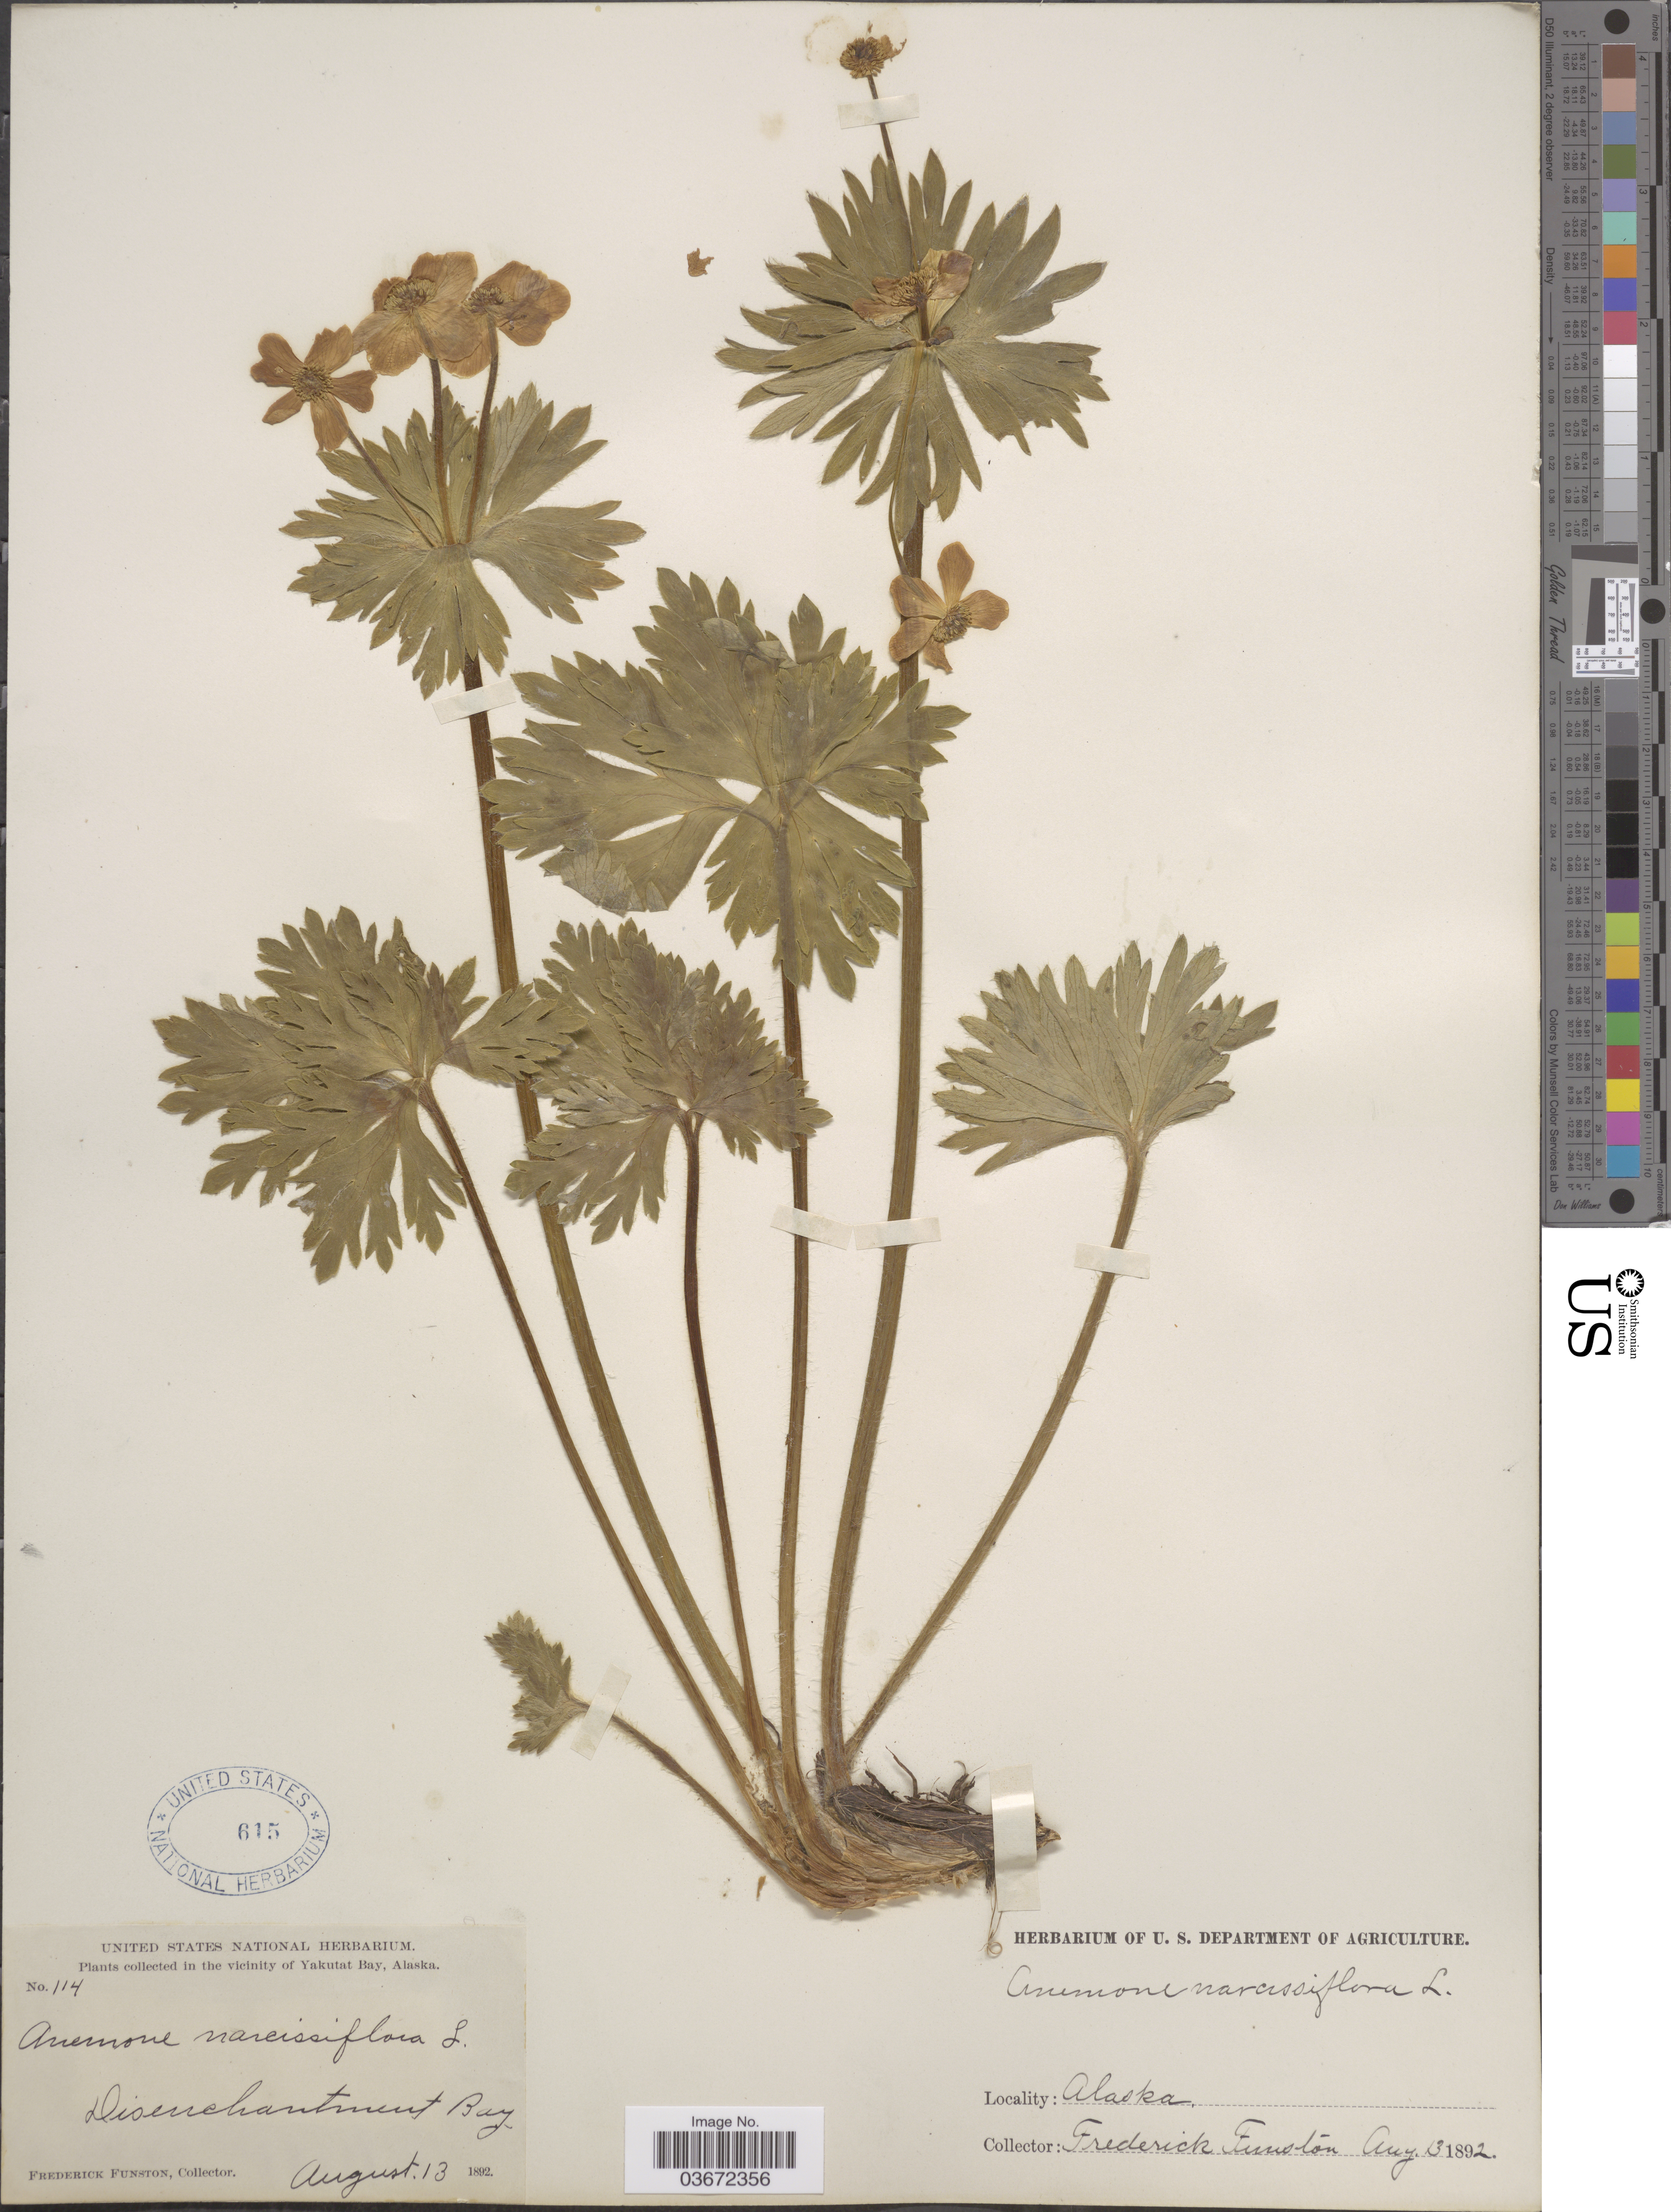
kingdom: Plantae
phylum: Tracheophyta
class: Magnoliopsida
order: Ranunculales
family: Ranunculaceae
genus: Anemone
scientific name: Anemone narcissiflora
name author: L.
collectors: F. Funston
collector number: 114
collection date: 1892-08-13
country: United States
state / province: Alaska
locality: In the vicinity of Yakutat Bay. Disenchantment Bay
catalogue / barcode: US 615